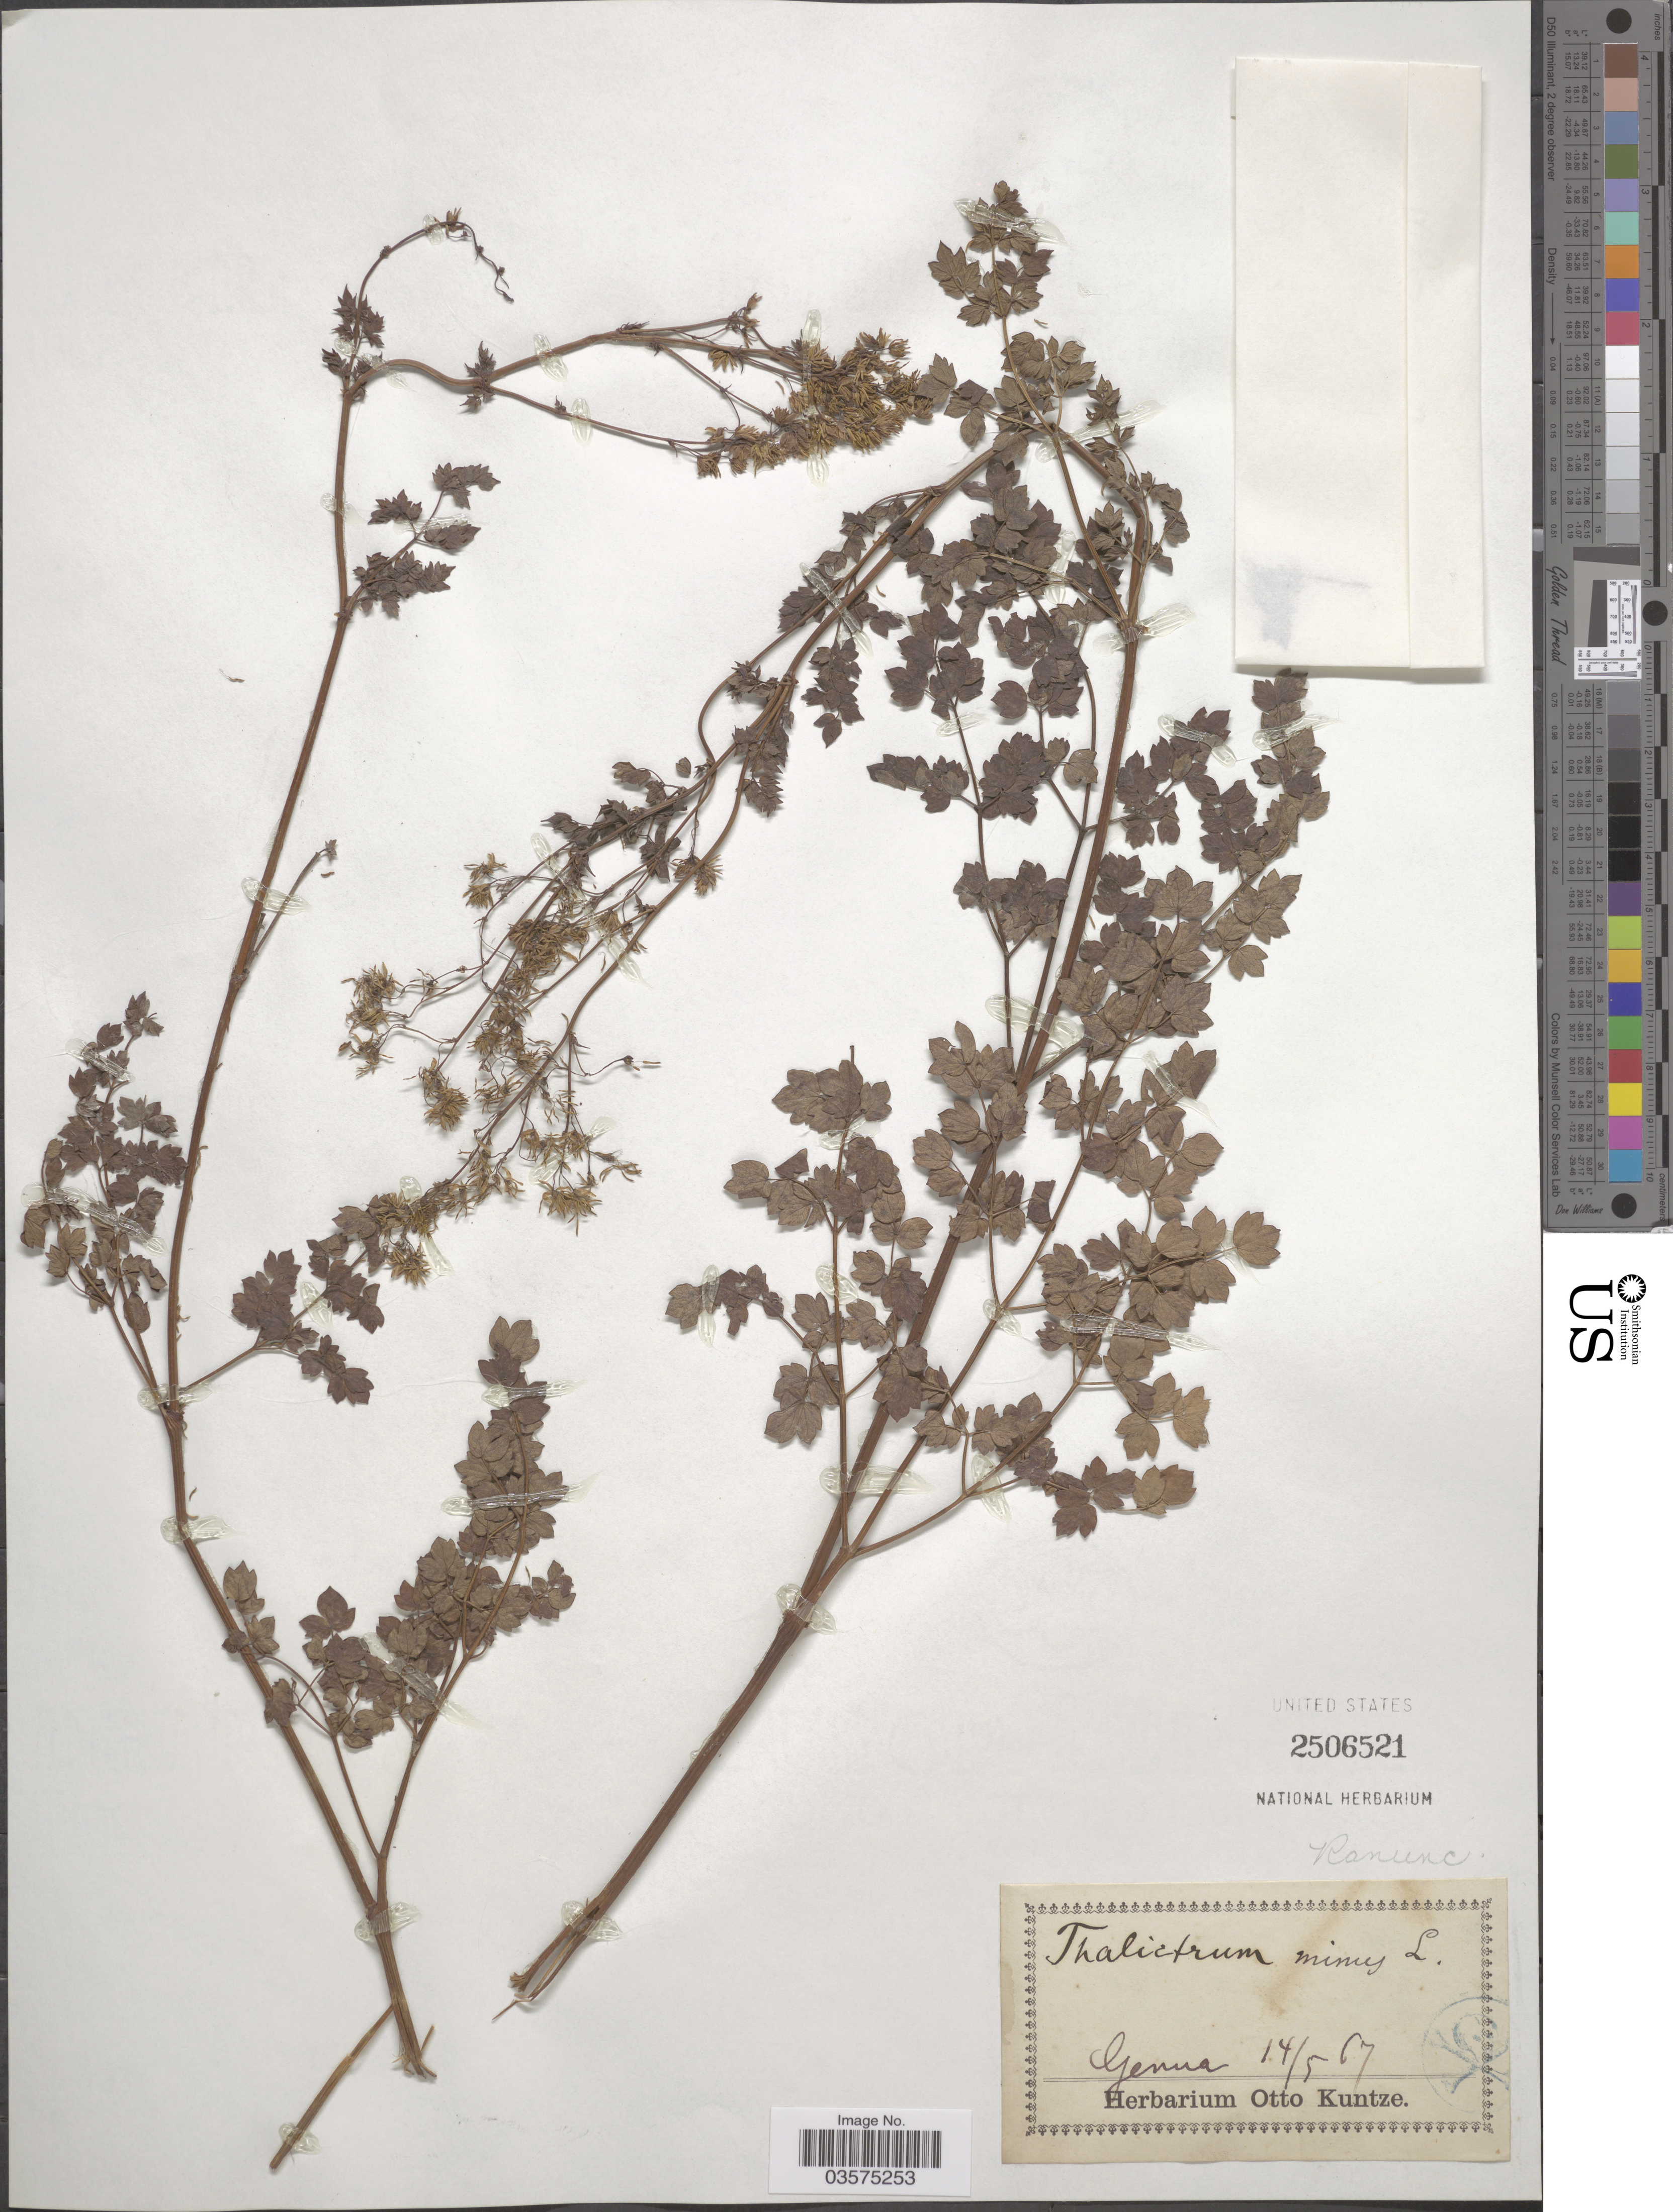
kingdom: Plantae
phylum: Tracheophyta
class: Magnoliopsida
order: Ranunculales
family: Ranunculaceae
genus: Thalictrum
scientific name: Thalictrum minus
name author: L.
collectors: ex herb. Otto Kuntze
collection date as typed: Transcribed d/m/y: 14/5/67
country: Italy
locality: Genua.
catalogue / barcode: US 2506521